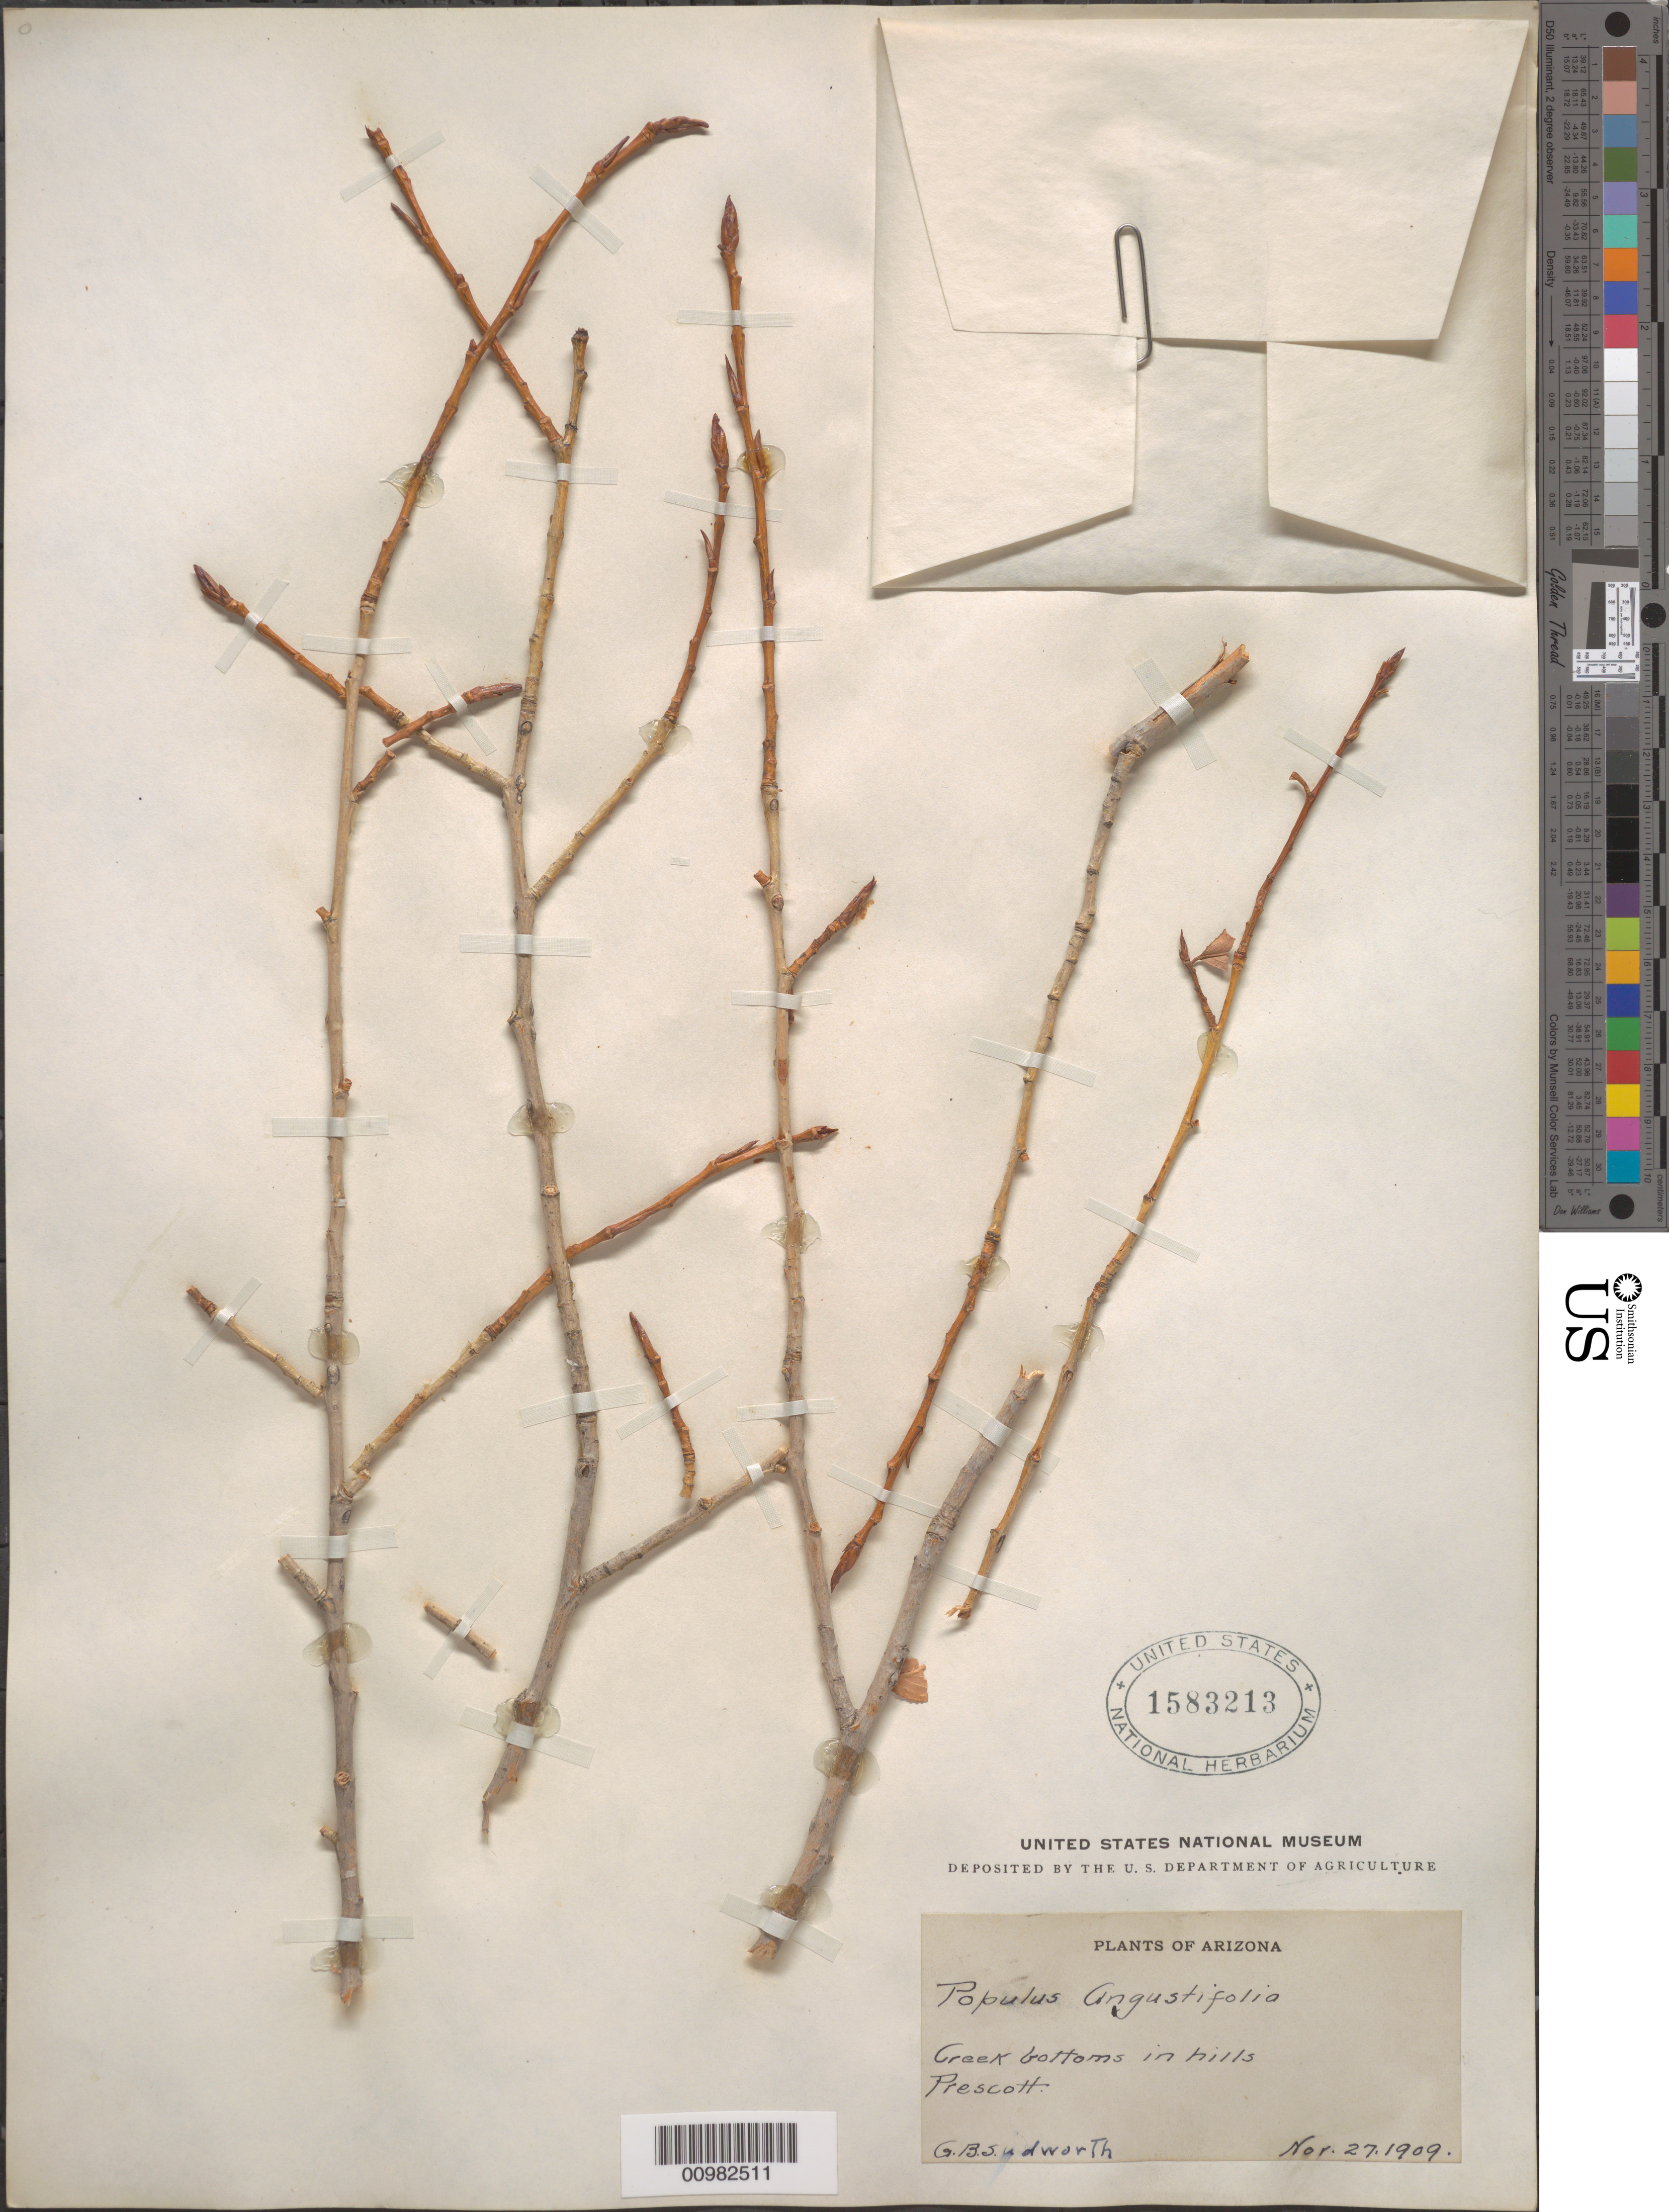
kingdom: Plantae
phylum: Tracheophyta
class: Magnoliopsida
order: Malpighiales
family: Salicaceae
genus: Populus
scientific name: Populus angustifolia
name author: E. James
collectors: G. B. Sudworth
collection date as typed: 27 Nov 1909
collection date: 1909-11-27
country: United States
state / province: Arizona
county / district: Yavapai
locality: Creek bottoms in hills. Prescott.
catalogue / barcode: US 1583213